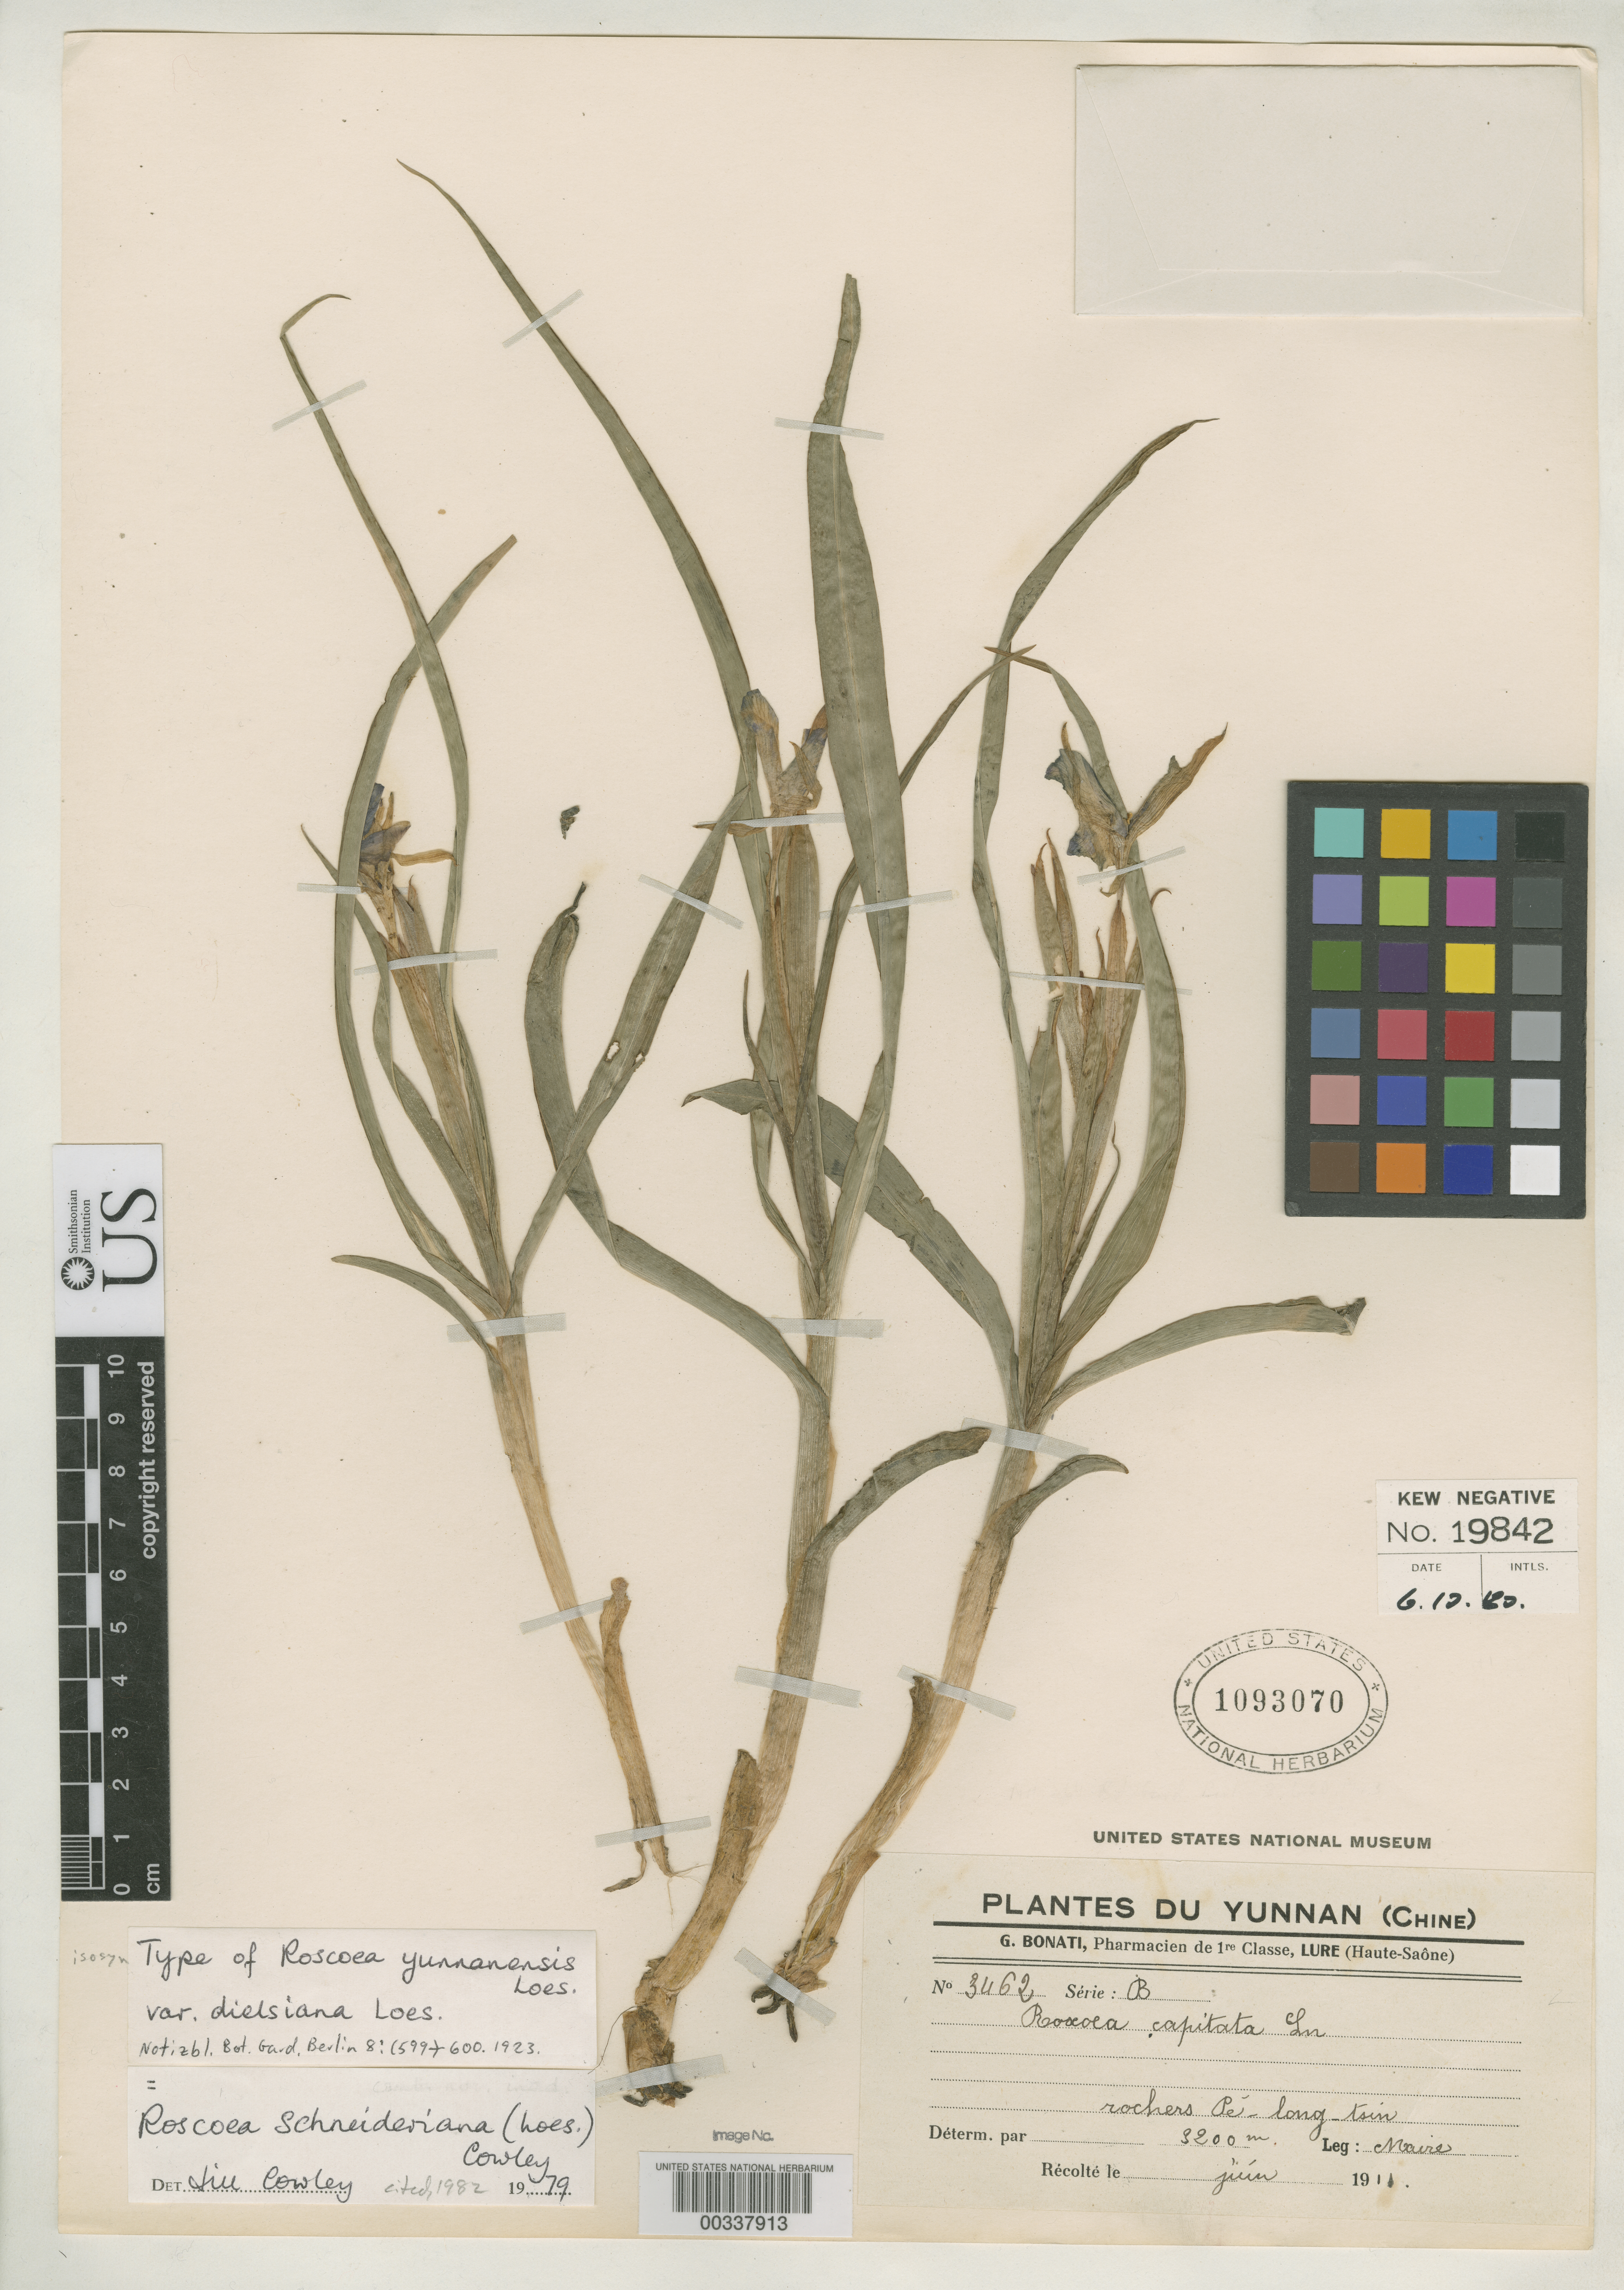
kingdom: Plantae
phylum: Tracheophyta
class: Liliopsida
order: Zingiberales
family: Zingiberaceae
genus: Roscoea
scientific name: Roscoea yunnanensis var. dielsiana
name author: Loes.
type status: Isosyntype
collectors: R.-P. Maire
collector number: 3462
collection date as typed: Jun 1911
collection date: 1911-06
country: China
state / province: Yunnan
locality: Rochers Pe-long-tsin.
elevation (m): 3200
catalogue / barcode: US 1093070